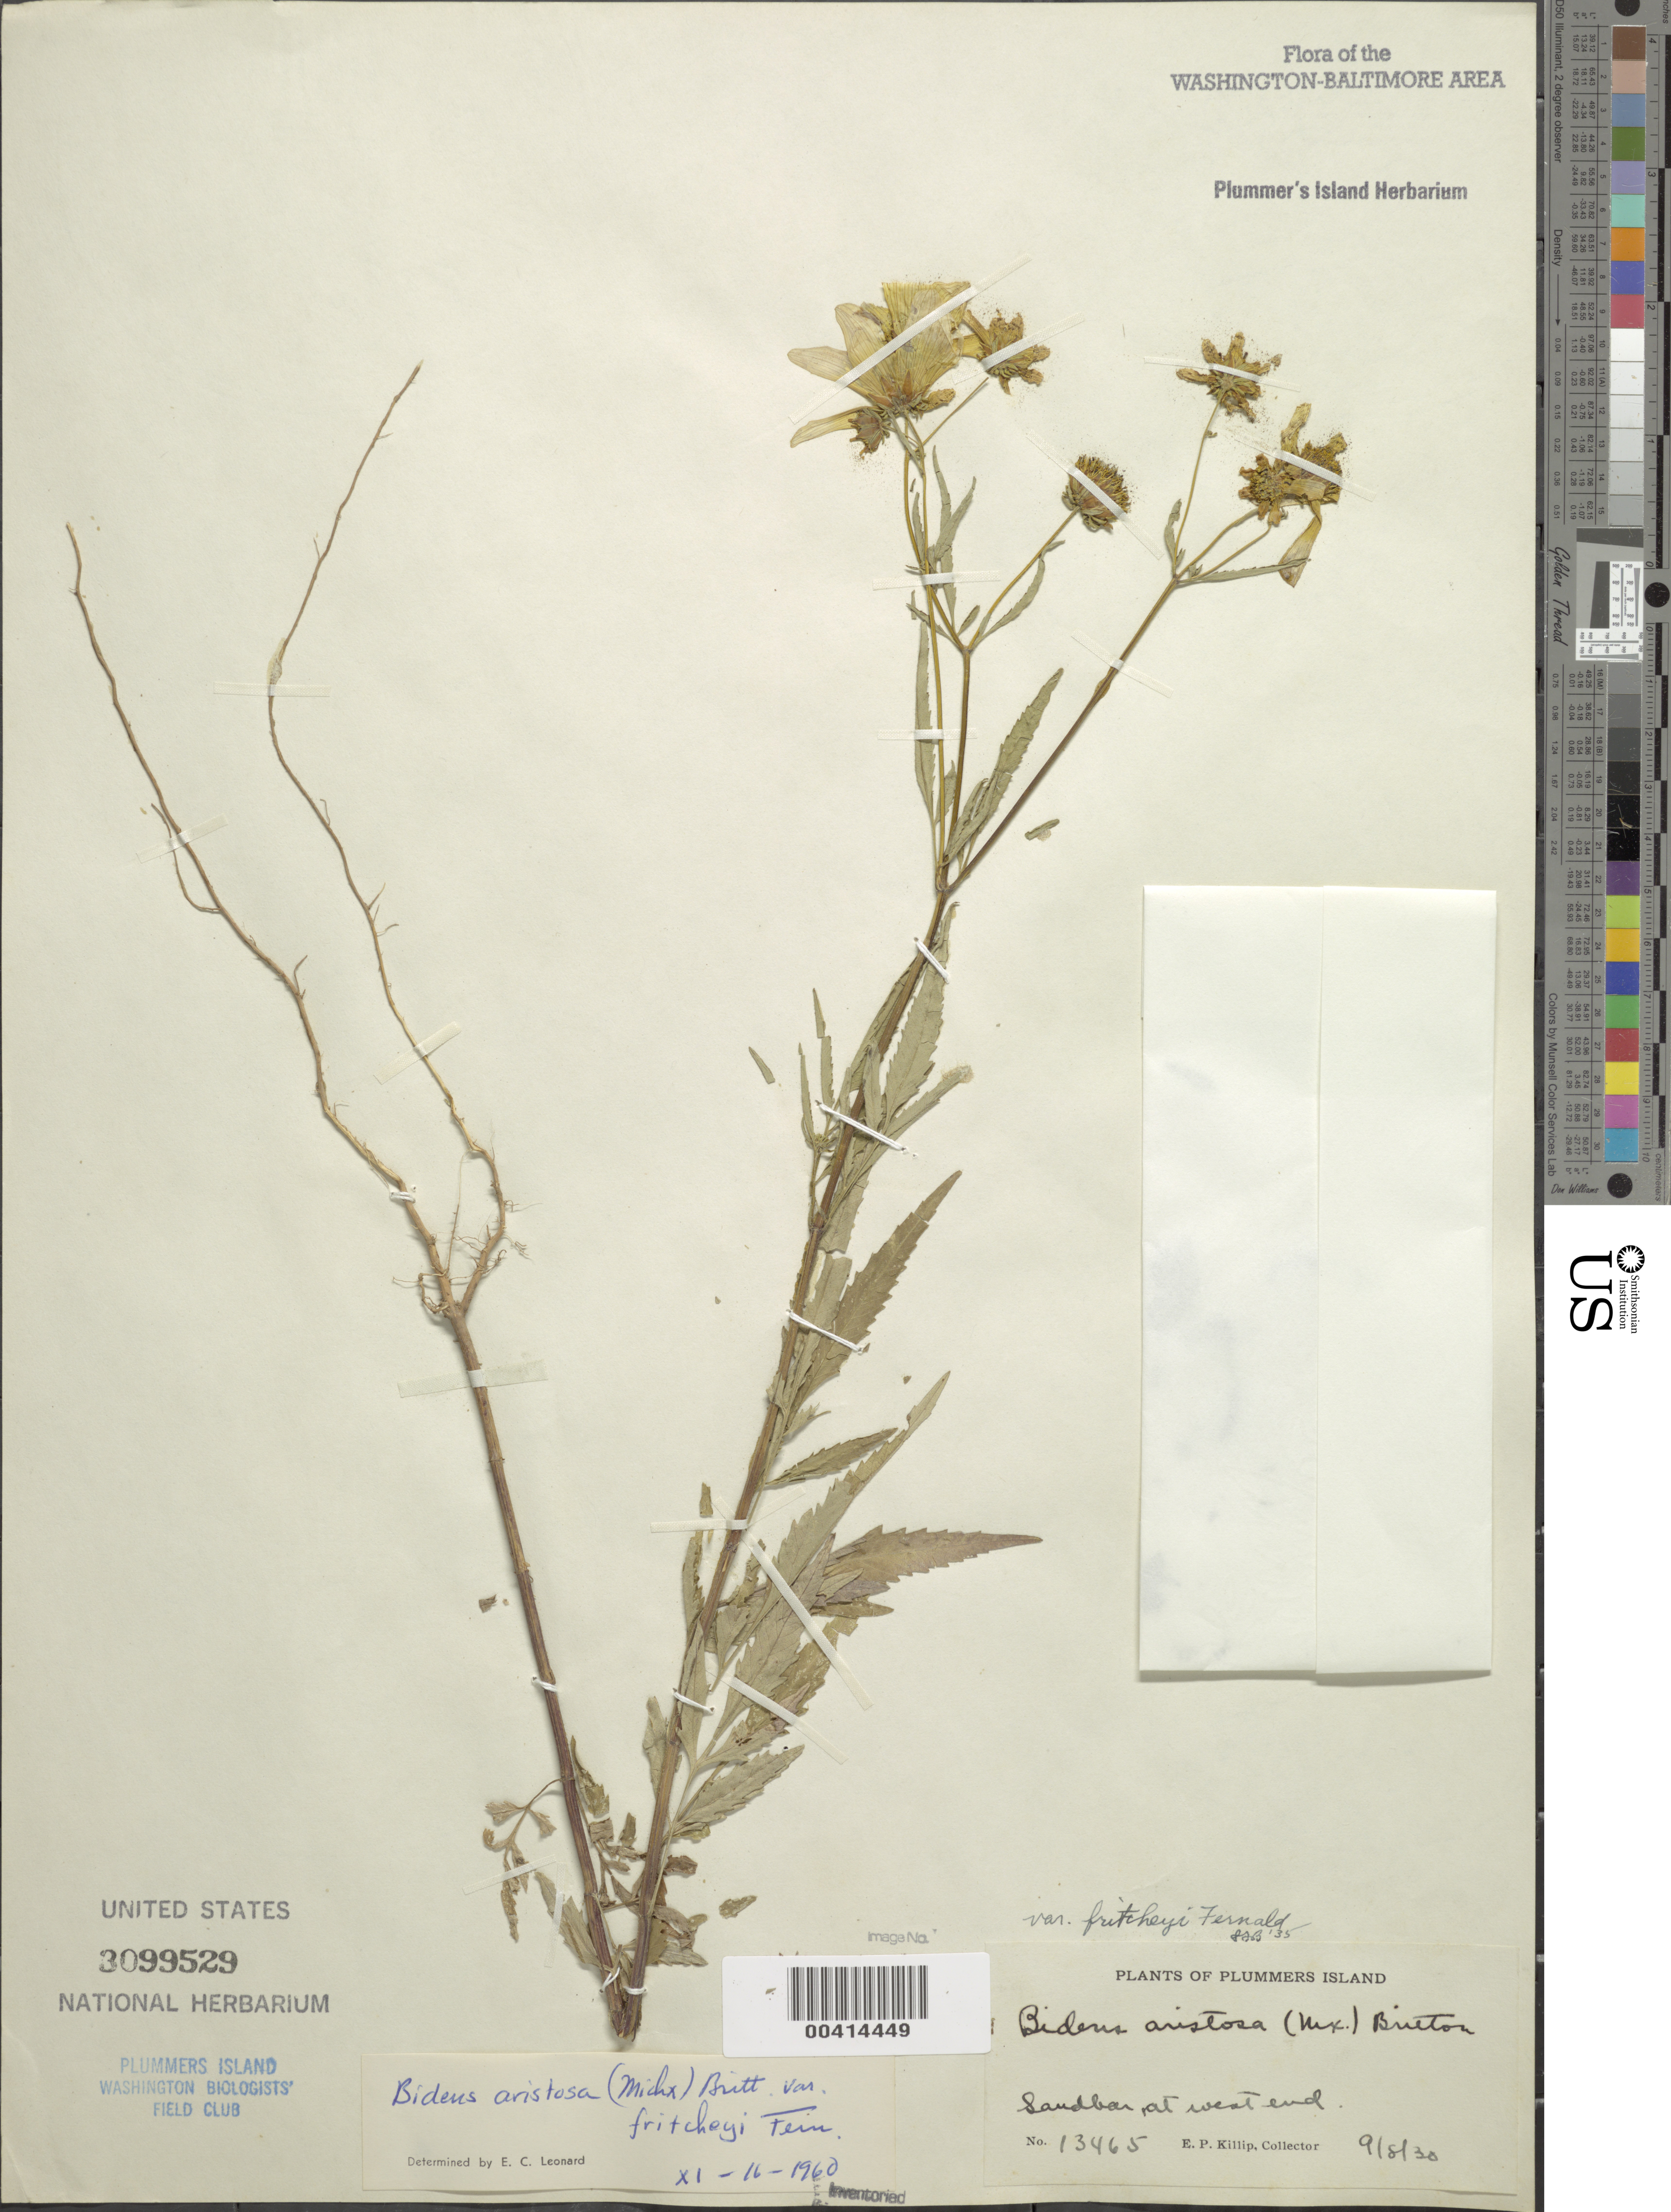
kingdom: Plantae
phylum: Tracheophyta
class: Magnoliopsida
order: Asterales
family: Asteraceae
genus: Bidens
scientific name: Bidens aristosa var. fritcheyi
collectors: E. P. Killip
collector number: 13465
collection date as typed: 08 Sep 1930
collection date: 1930-09-08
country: United States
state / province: Maryland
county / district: Montgomery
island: Plummers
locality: Plummer's Island; sandbar, at west end C. & O. Canal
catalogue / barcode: US 3099529